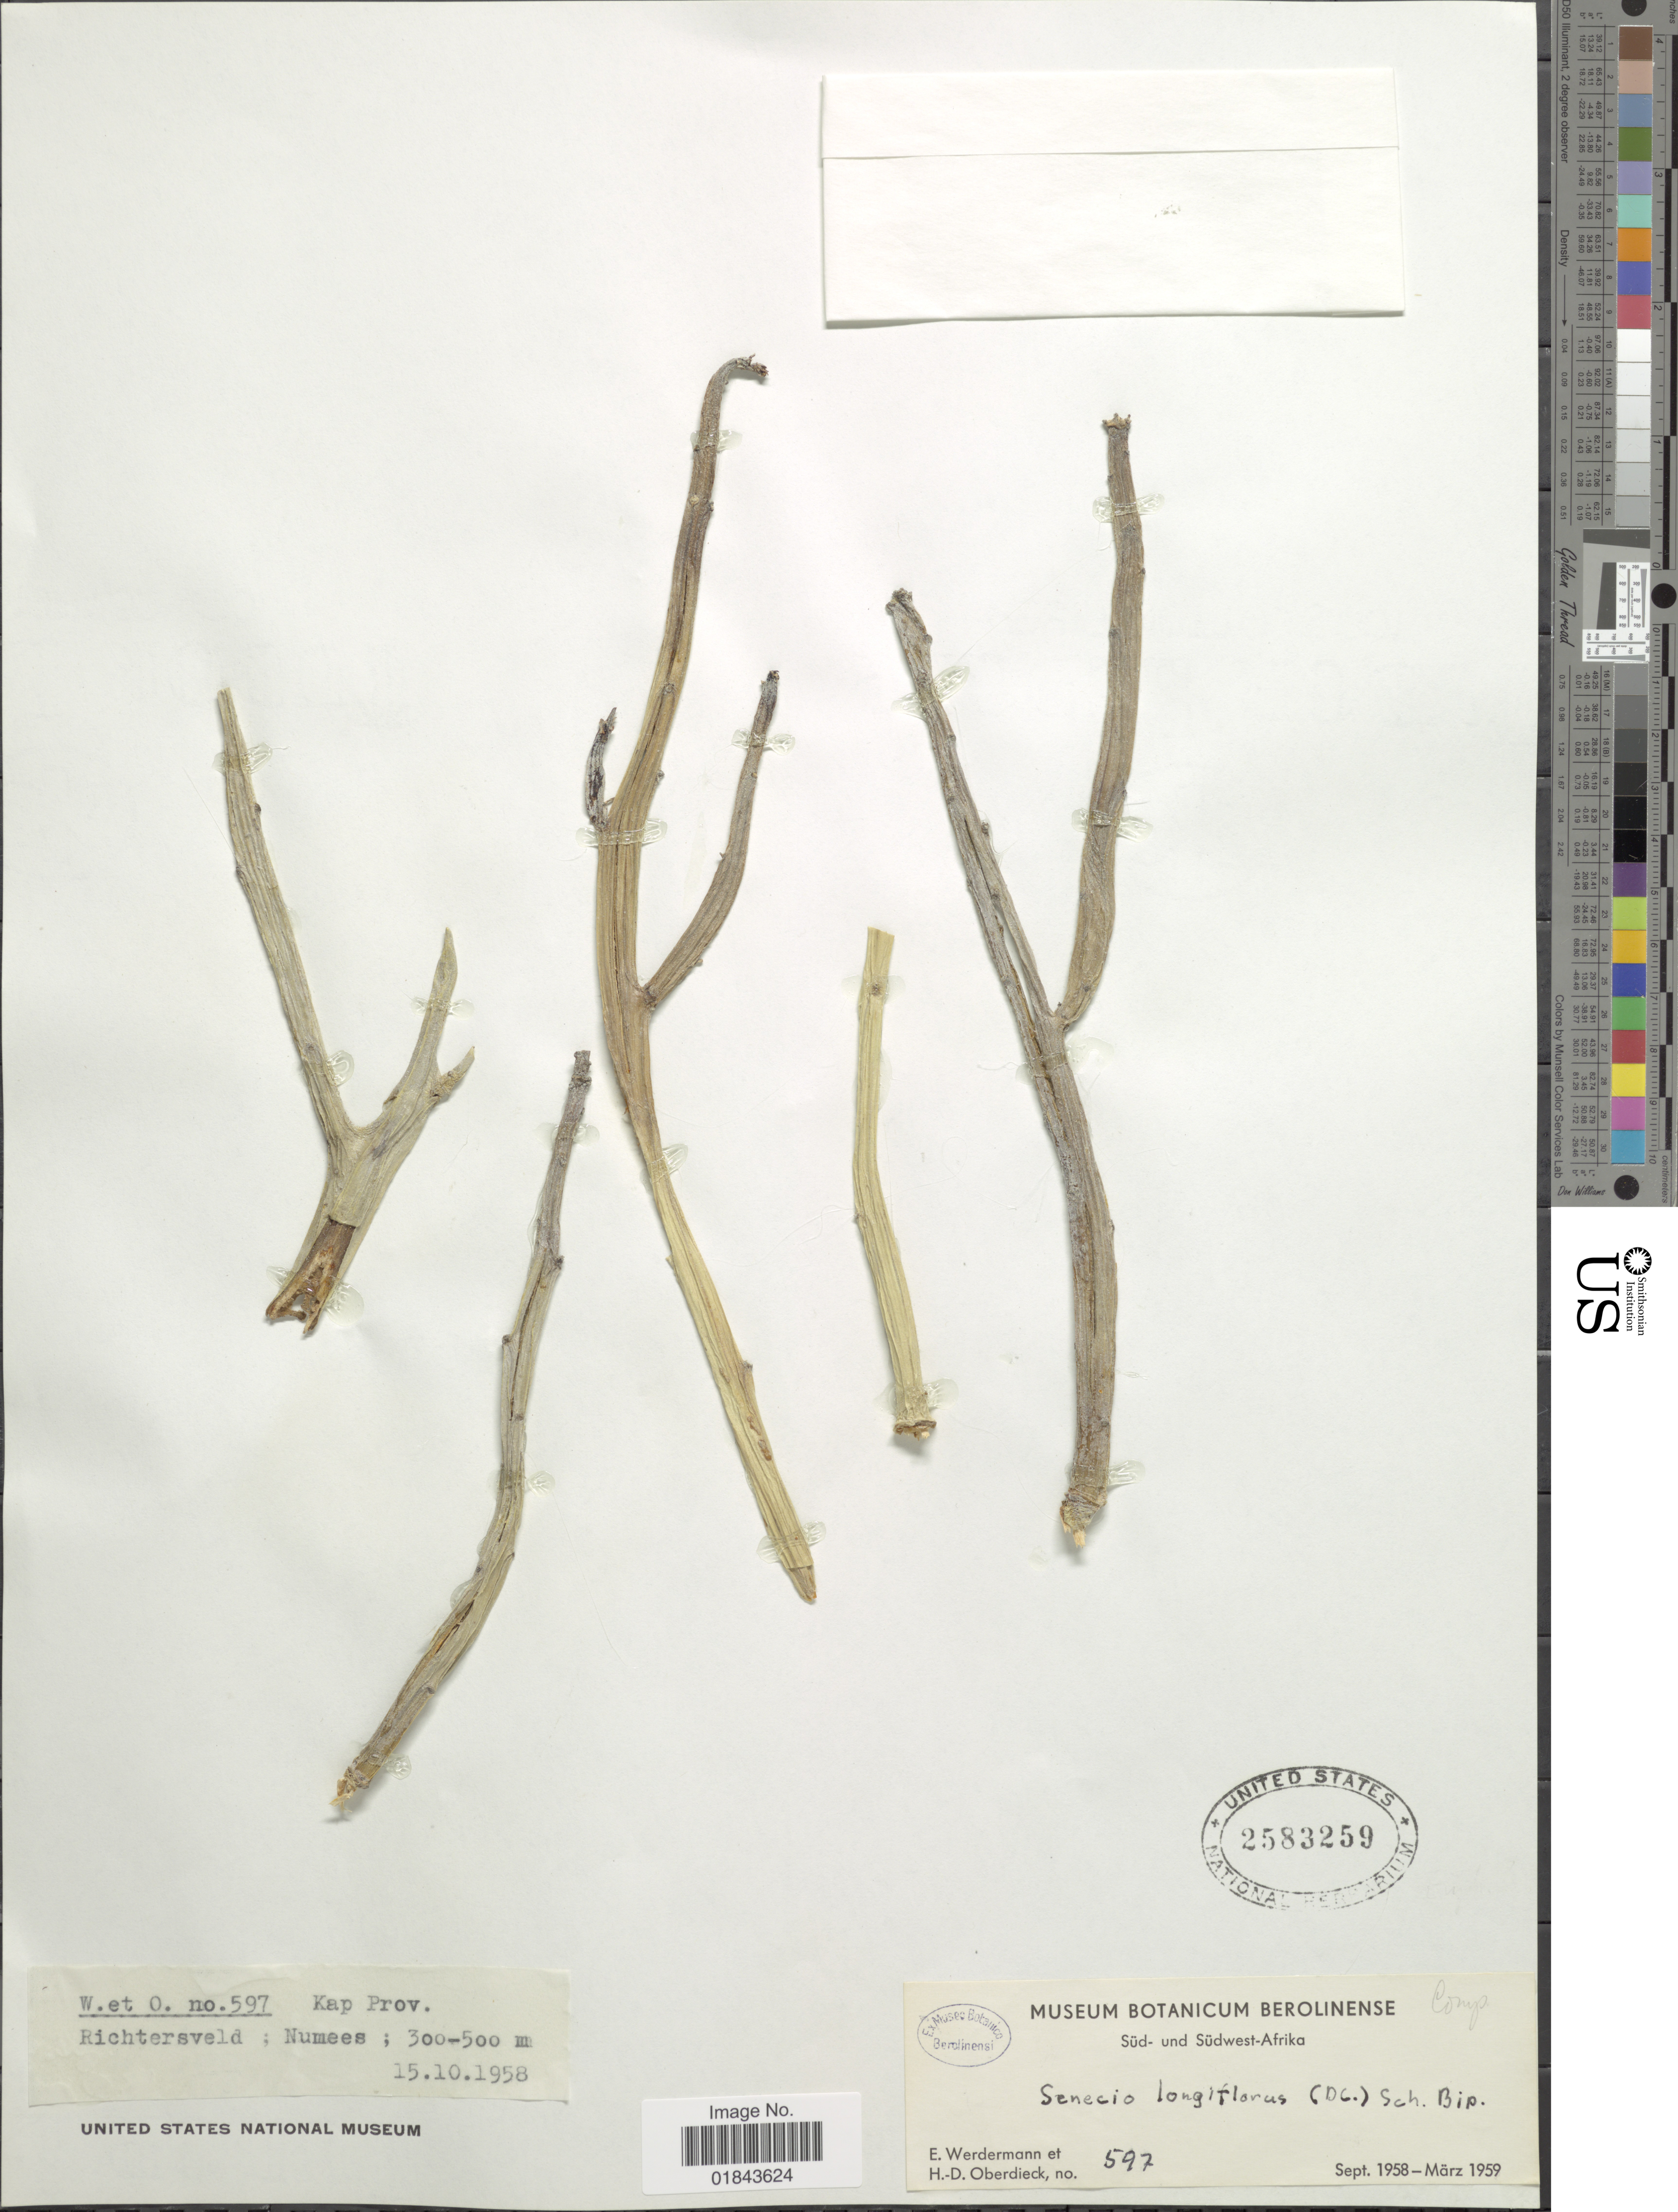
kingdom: Plantae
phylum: Tracheophyta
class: Magnoliopsida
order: Asterales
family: Asteraceae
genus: Kleinia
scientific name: Kleinia longiflora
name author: DC.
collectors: E. Werdermann & H. Oberdieck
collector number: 597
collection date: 1958-09/1959-03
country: South Africa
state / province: Northern Cape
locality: Süd- und Südwest-Afrika. Richtersved: Numees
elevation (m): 300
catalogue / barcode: US 2583259